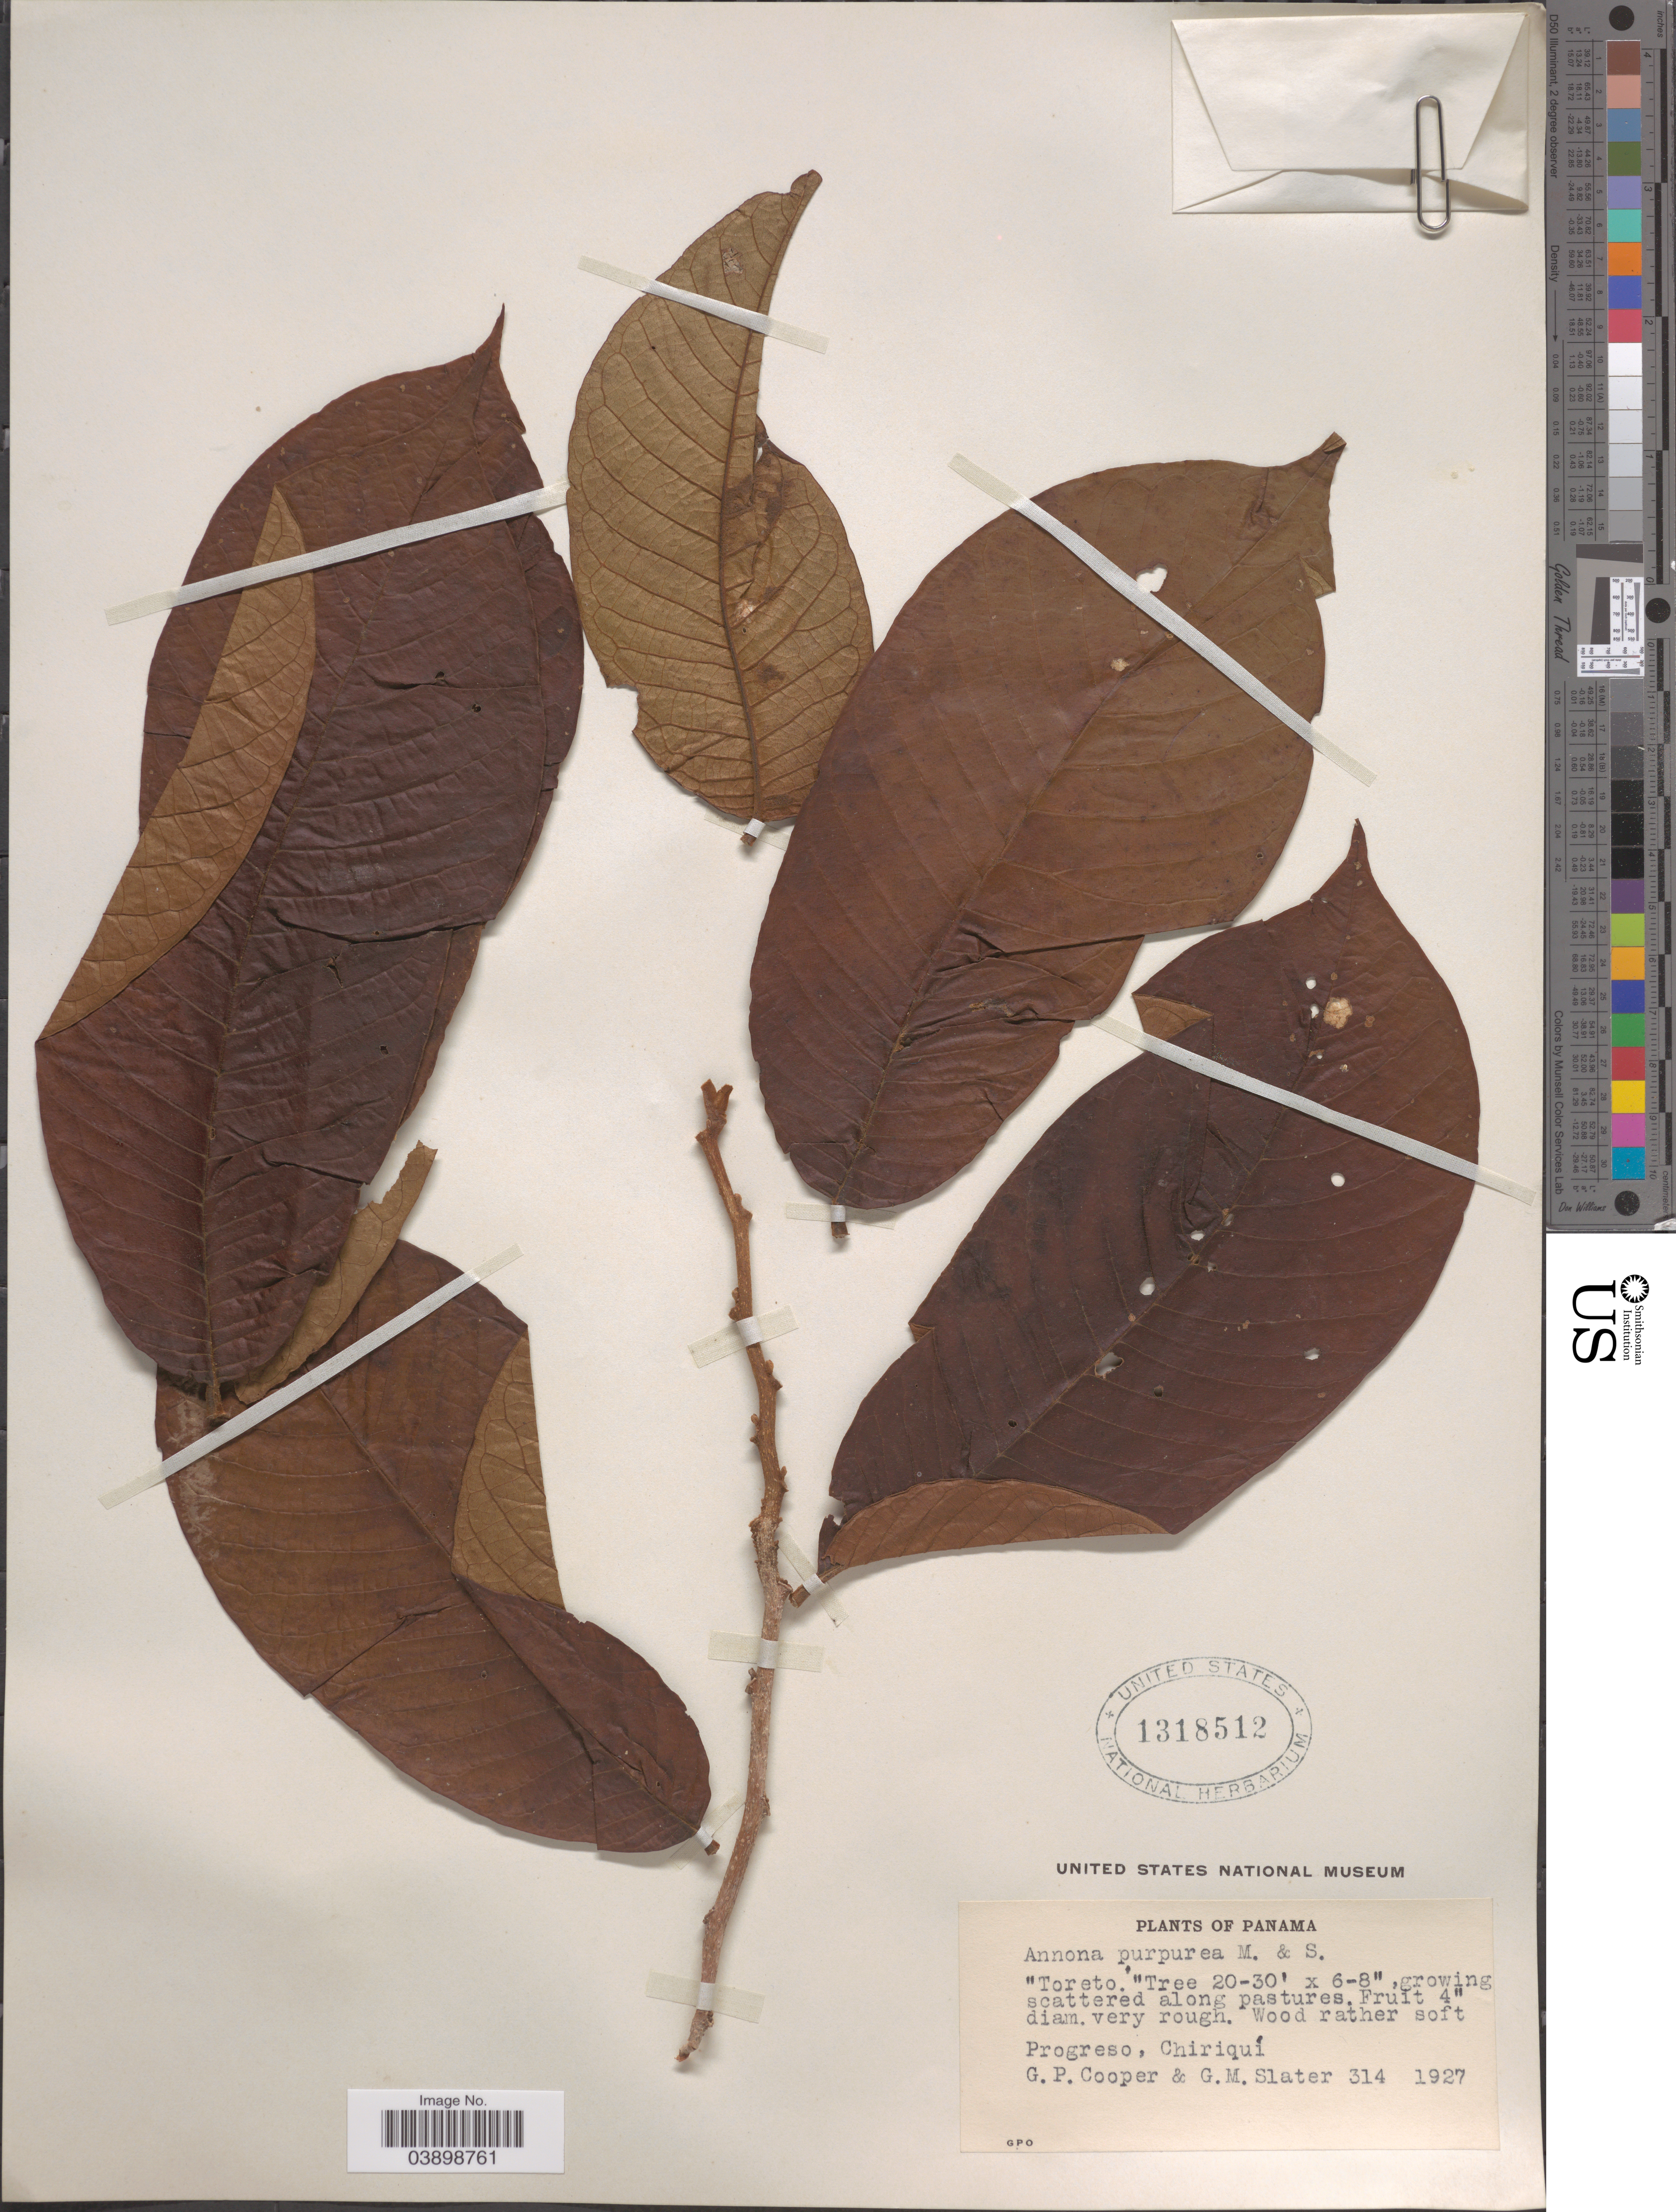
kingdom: Plantae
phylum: Tracheophyta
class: Magnoliopsida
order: Magnoliales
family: Annonaceae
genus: Annona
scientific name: Annona purpurea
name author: Moc. & Sessé ex Dunal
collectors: G. Cooper & G. Slater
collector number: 314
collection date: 1927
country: Panama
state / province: Chiriqui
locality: Progreso.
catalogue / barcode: US 1318512